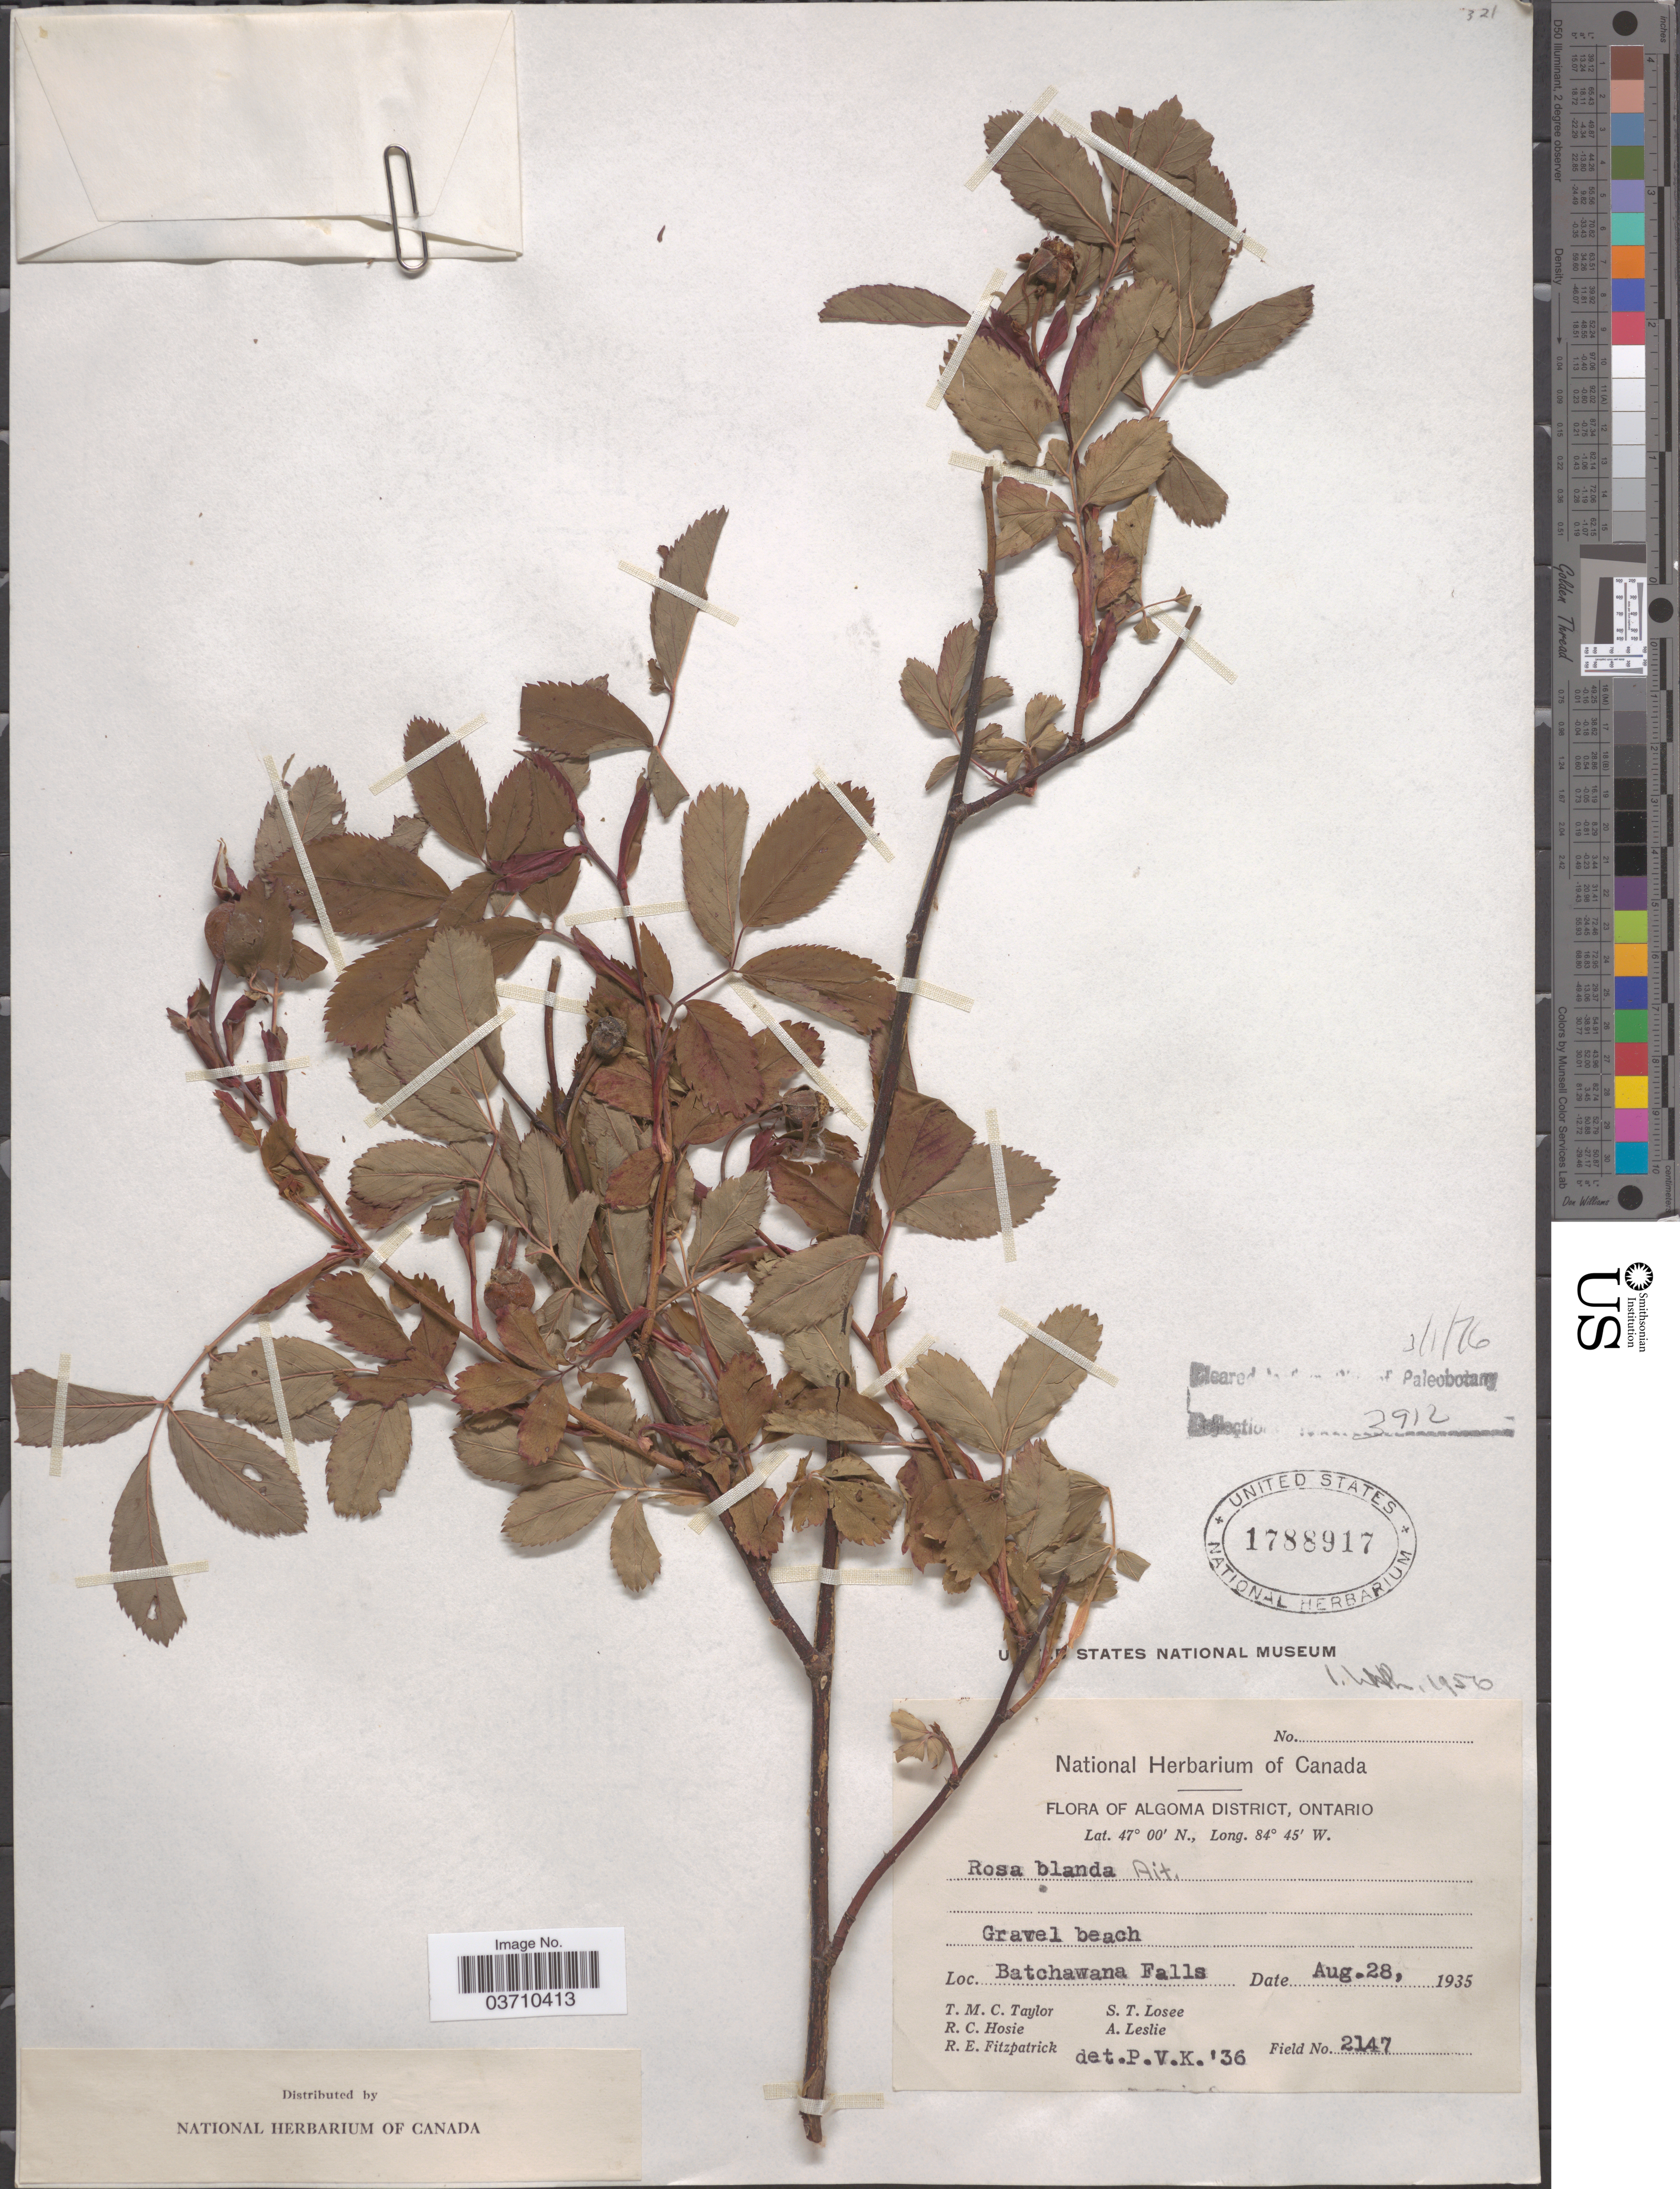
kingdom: Plantae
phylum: Tracheophyta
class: Magnoliopsida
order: Rosales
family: Rosaceae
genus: Rosa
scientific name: Rosa blanda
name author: Aiton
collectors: T. M. C. Taylor, R. Hosie, R. Fitzpatrick, S. Losee & A. Leslie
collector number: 2147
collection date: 1935-08-28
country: Canada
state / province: Ontario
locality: Algoma District. Batchawana Falls.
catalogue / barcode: US 1788917